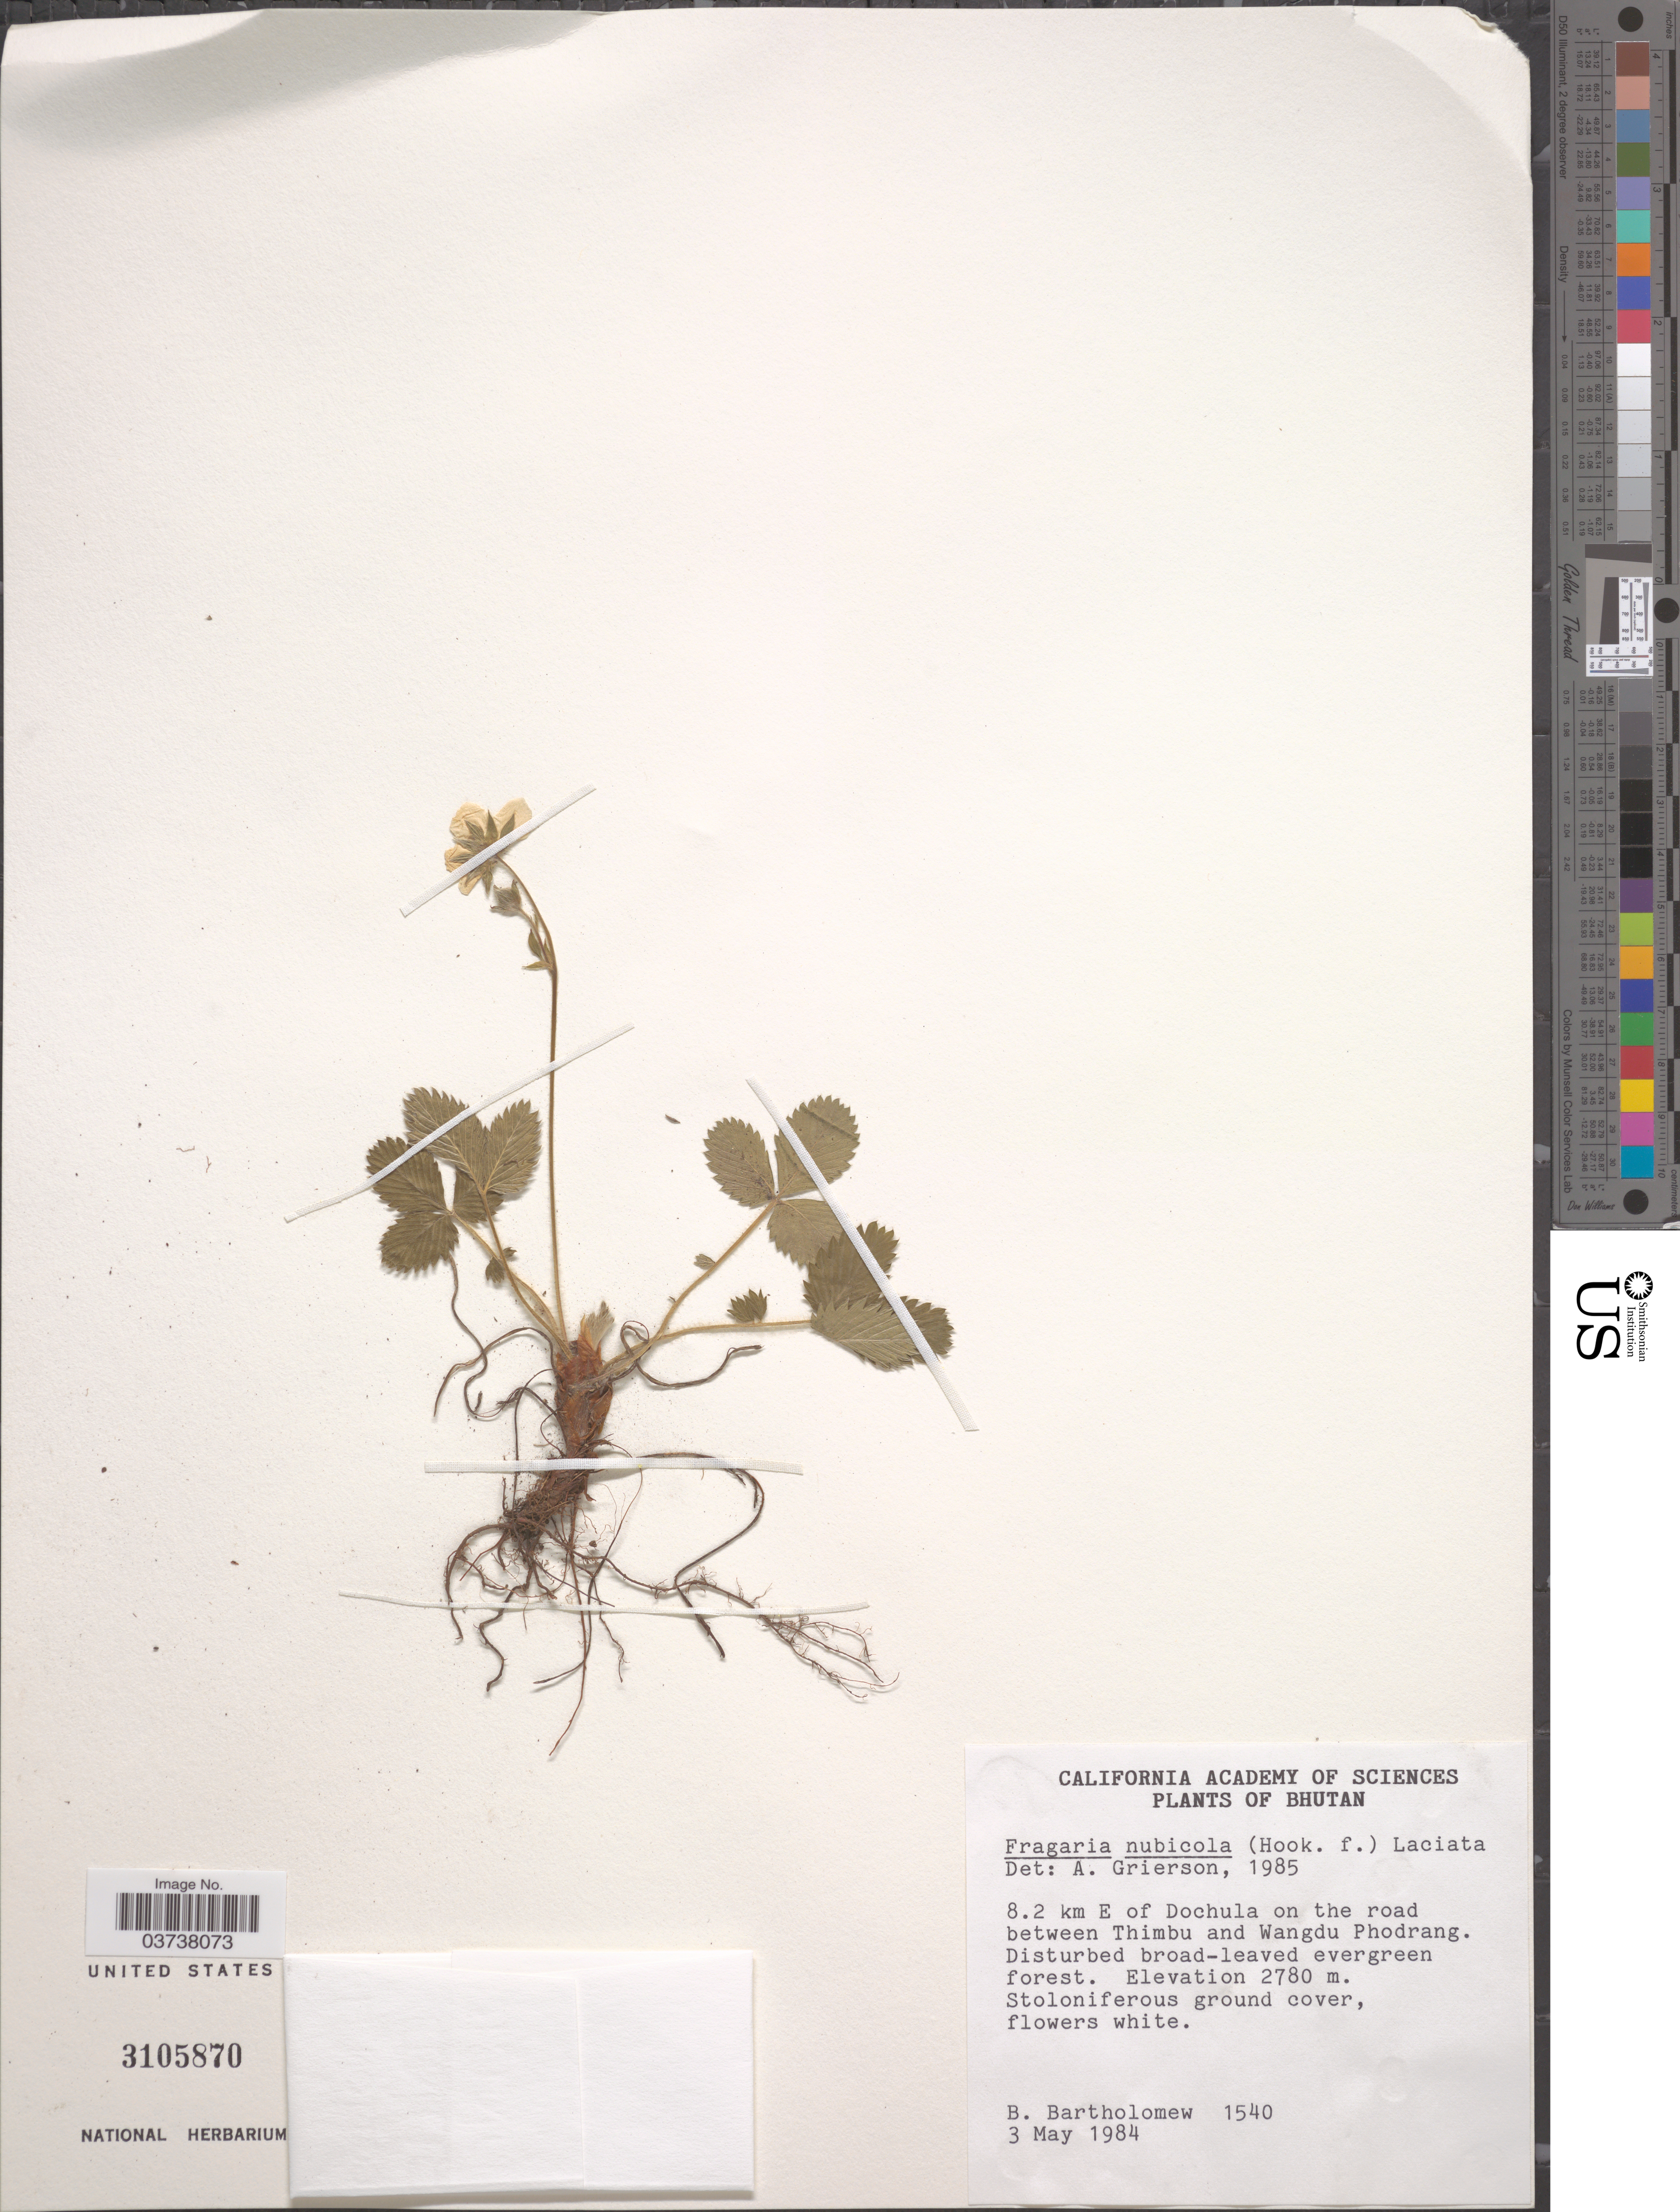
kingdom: Plantae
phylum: Tracheophyta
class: Magnoliopsida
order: Rosales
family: Rosaceae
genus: Fragaria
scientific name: Fragaria nubicola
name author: (Hook. f.) Lindl. ex Lacaita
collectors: B. Bartholomew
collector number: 1540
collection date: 1984-05-03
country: Bhutan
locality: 8.2 km E of Dochula on the road between Thimbu and Wangdu Phodrang.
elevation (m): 2780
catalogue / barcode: US 3105870